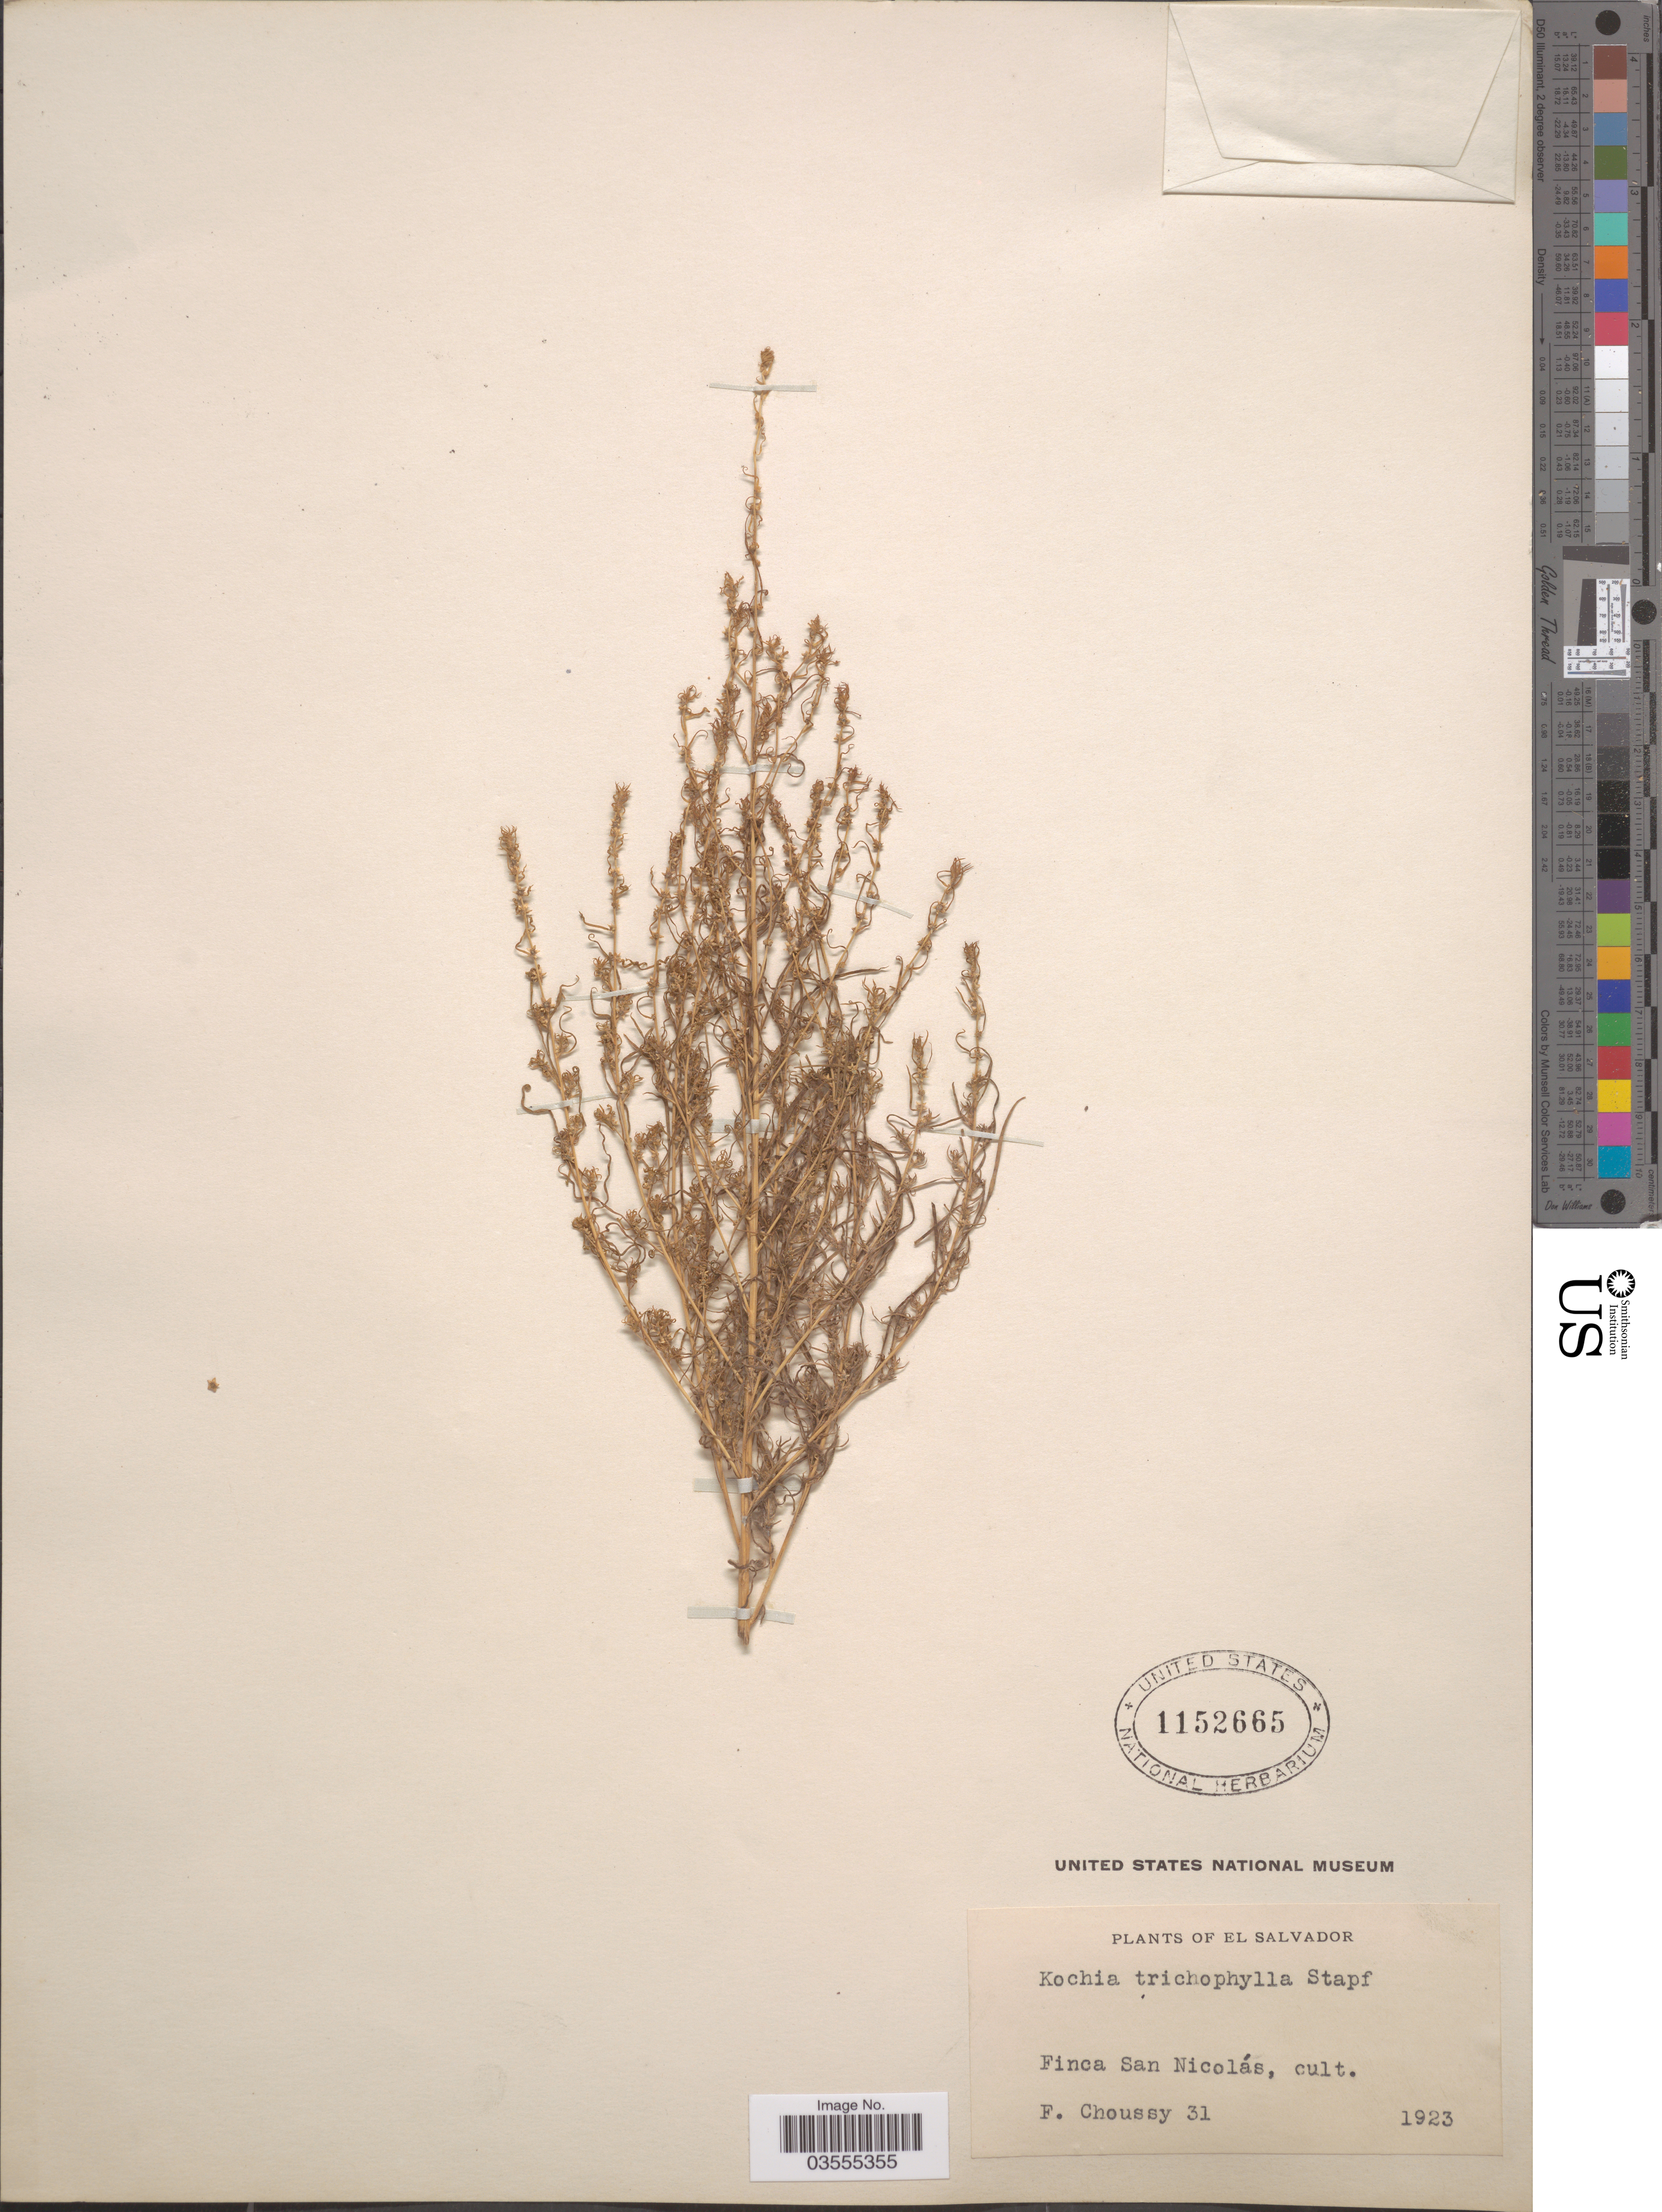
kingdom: Plantae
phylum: Tracheophyta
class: Magnoliopsida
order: Caryophyllales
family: Amaranthaceae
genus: Bassia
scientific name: Bassia scoparia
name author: (L.) Voss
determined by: Strong, Mark T., (BOT), Smithsonian Institution - National Museum of Natural History (UNITED STATES)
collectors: F. Choussy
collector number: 31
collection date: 1923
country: El Salvador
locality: Finca San Nicolás.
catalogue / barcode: US 1152665